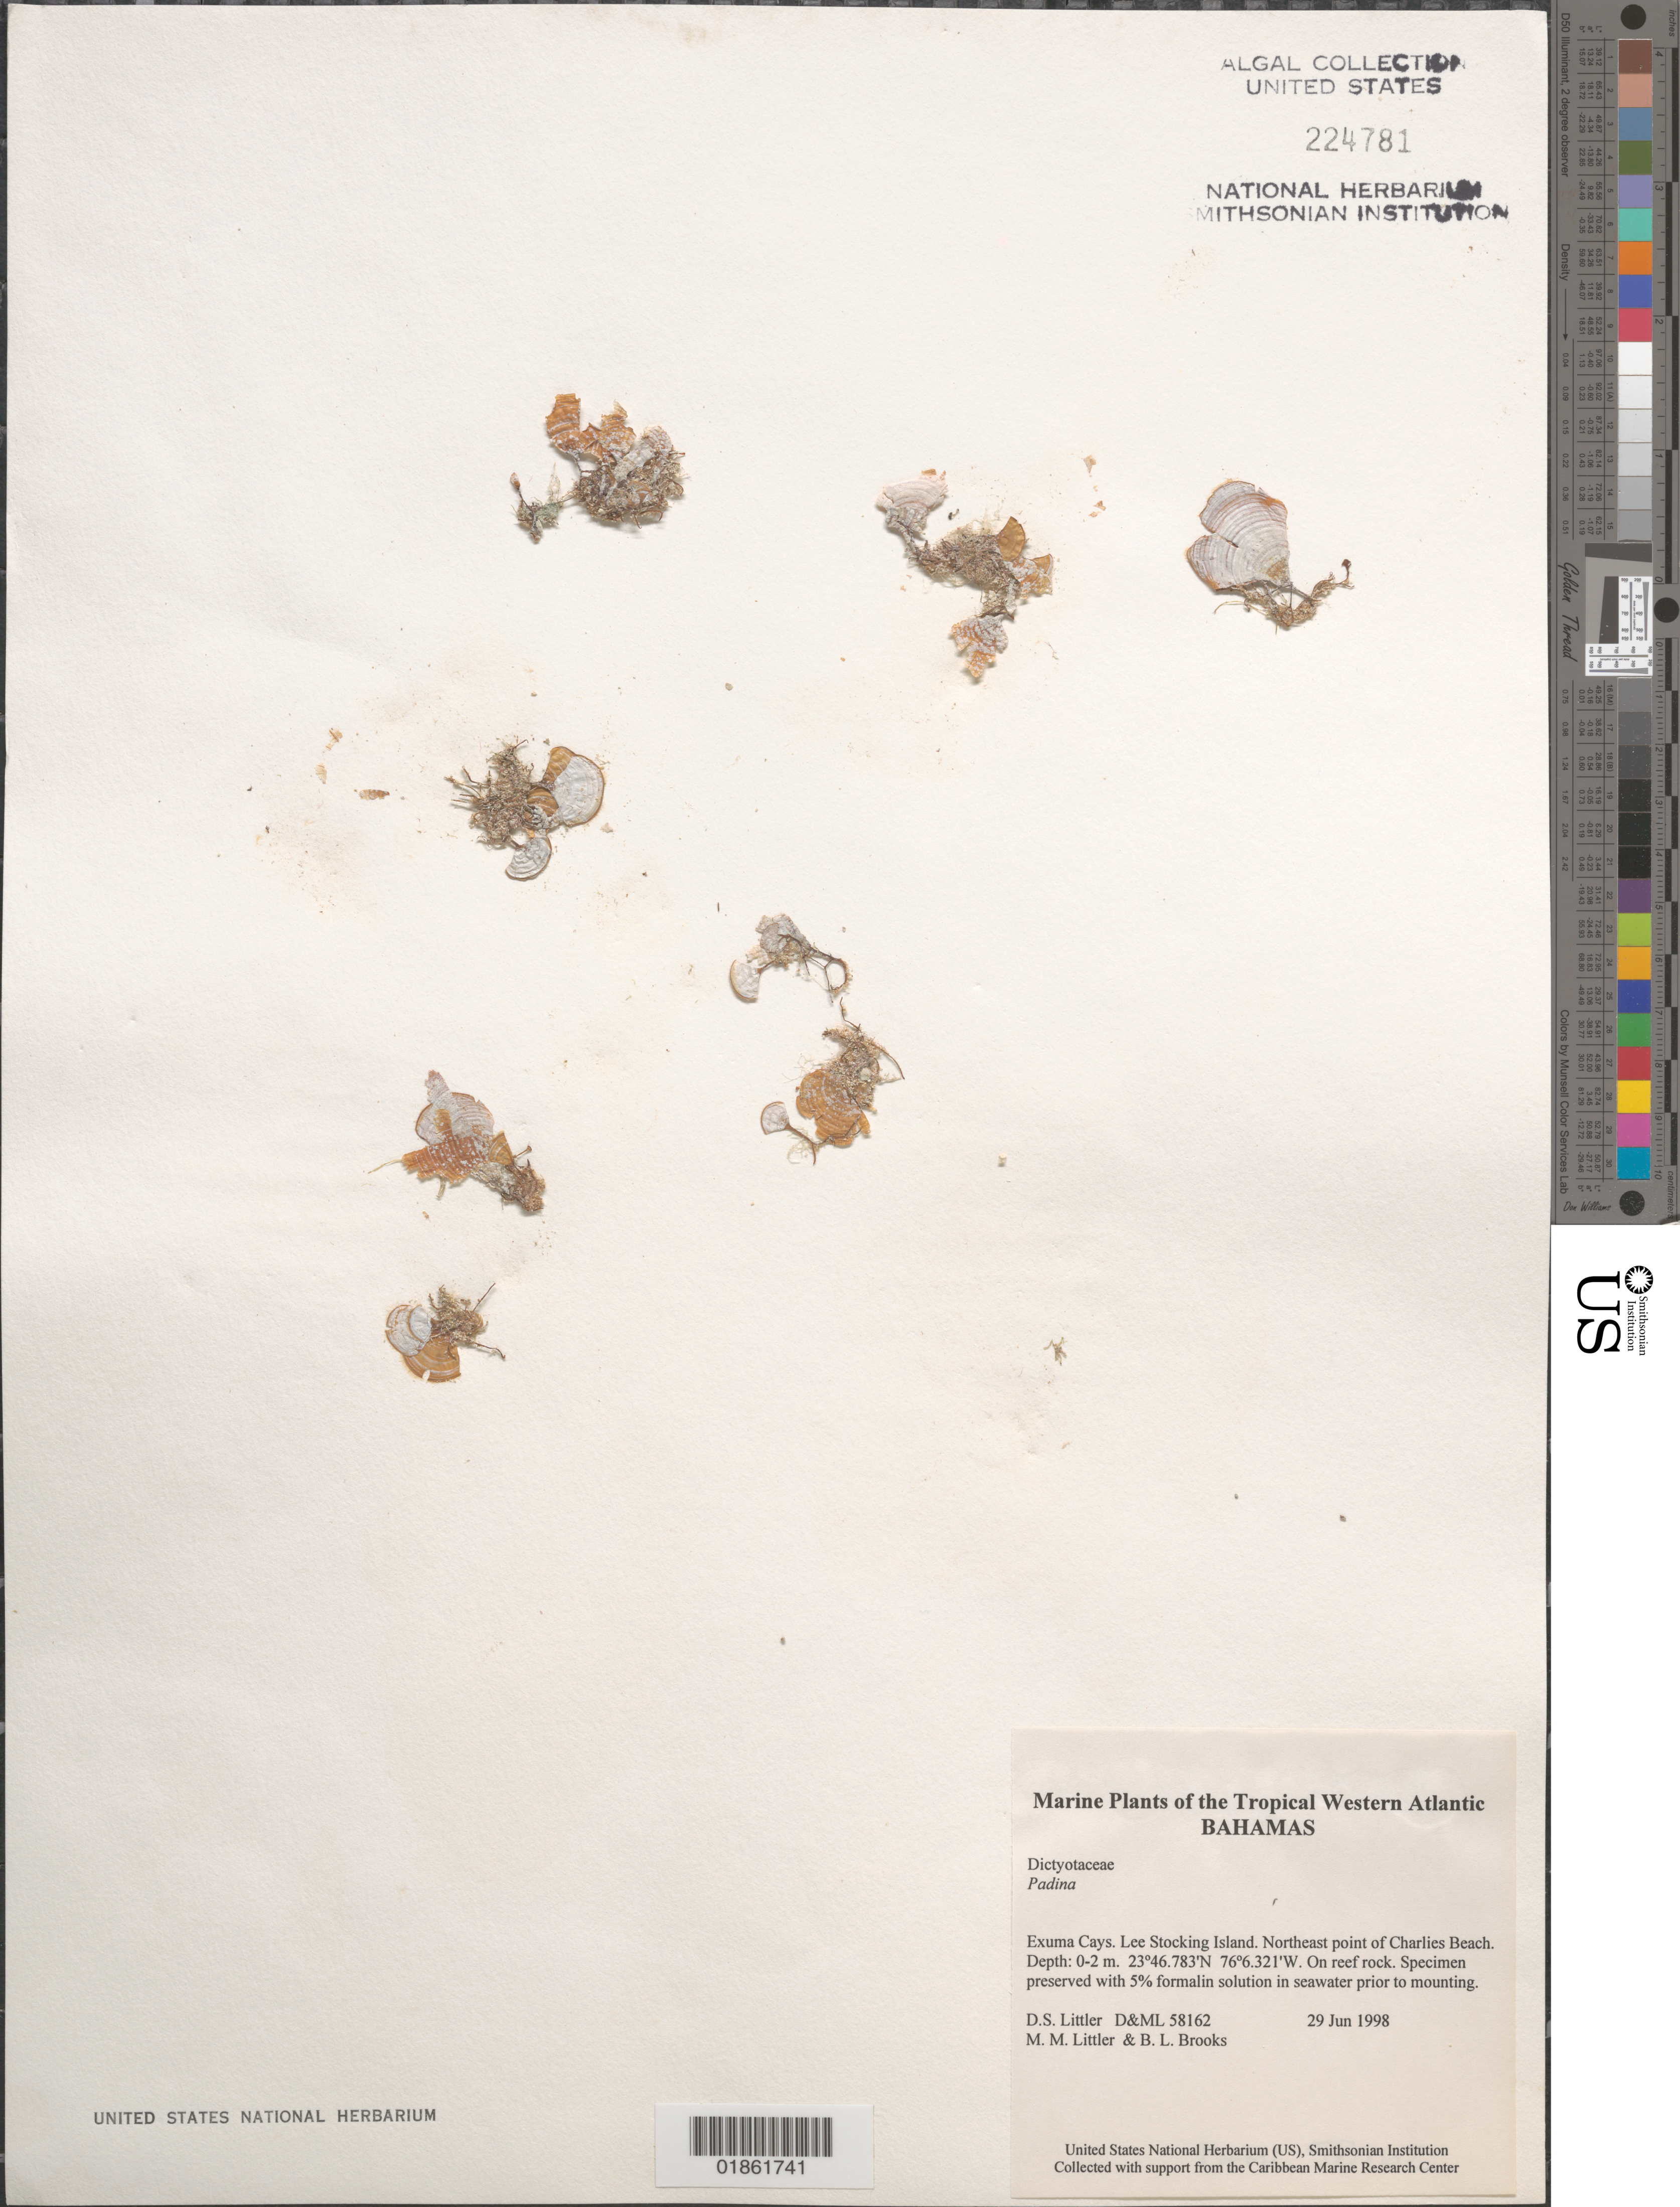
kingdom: Chromista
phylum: Ochrophyta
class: Phaeophyceae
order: Dictyotales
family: Dictyotaceae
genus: Padina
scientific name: Padina sp.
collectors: D. S. Littler & M. M. Littler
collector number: D&ML 58162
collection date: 1998-06-29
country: Bahamas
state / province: Exuma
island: Lee Stocking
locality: Lee Stocking Island. NE Charlie's Beach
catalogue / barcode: US 224781